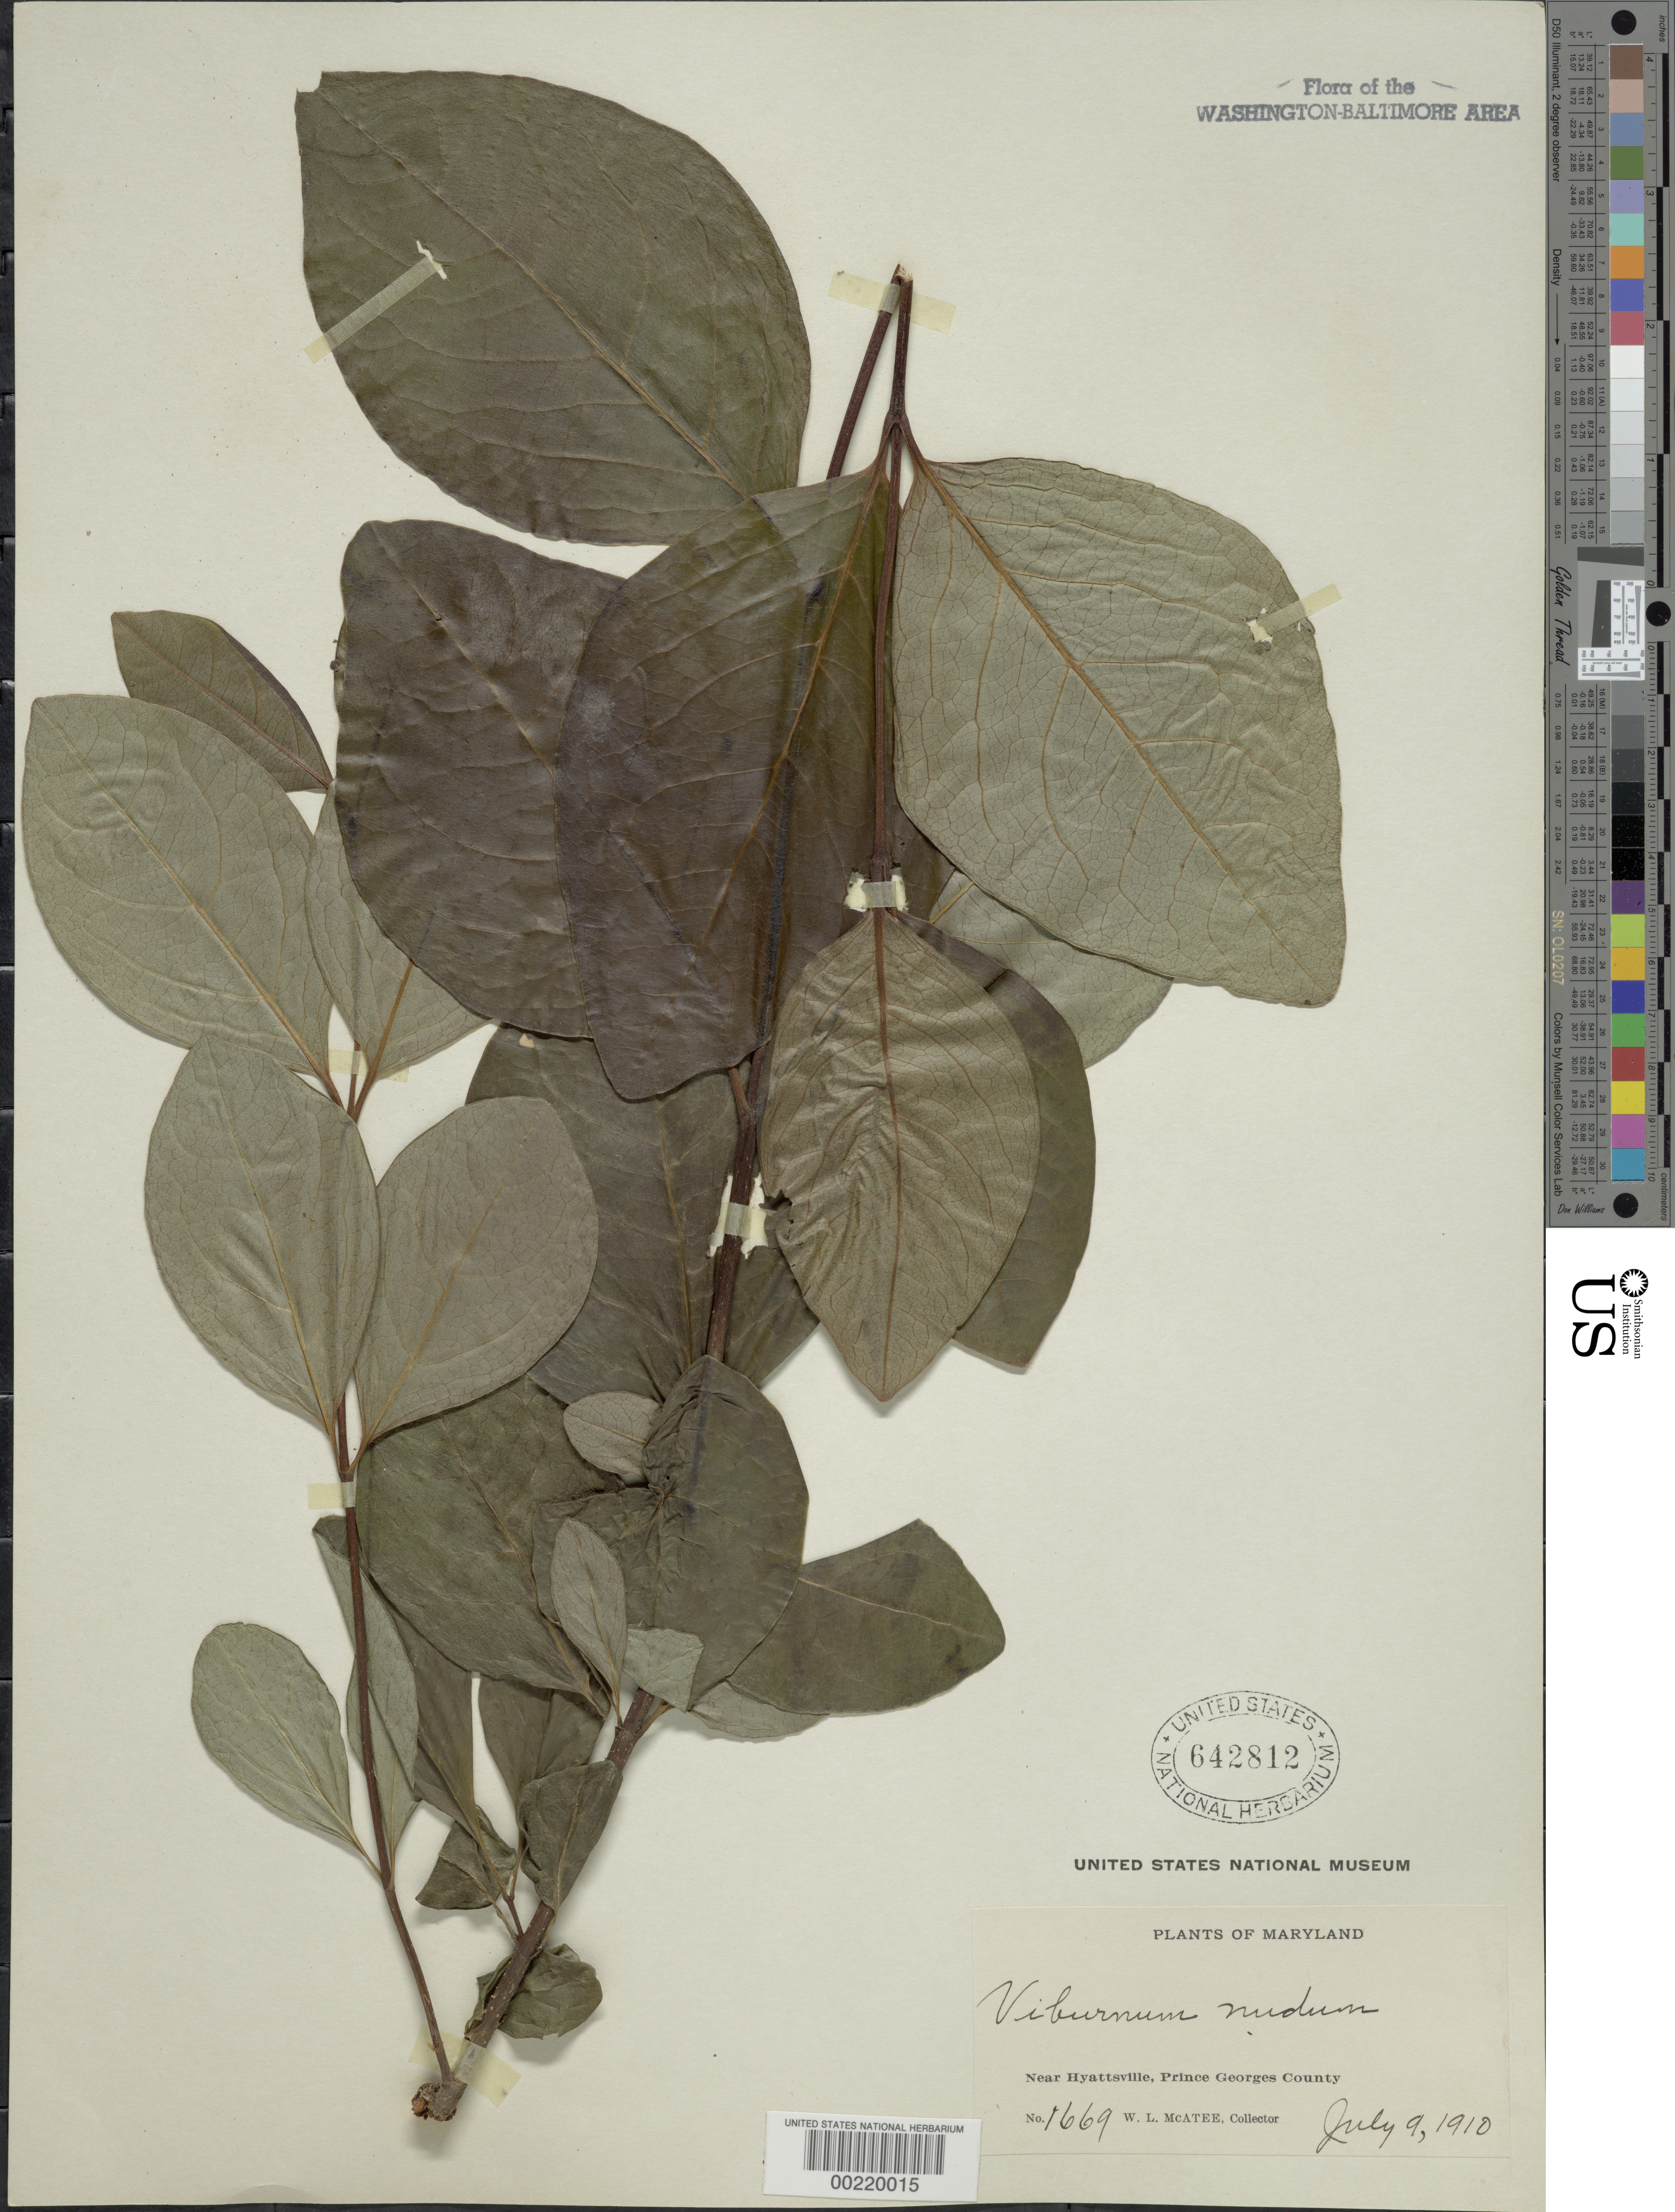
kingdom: Plantae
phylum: Tracheophyta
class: Magnoliopsida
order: Dipsacales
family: Viburnaceae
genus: Viburnum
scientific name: Viburnum nudum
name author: L.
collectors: W. McAtee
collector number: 1669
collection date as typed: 09 Jul 1910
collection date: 1910-07-09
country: United States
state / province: Maryland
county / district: Prince George's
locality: Near Hyattsville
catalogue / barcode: US 642812